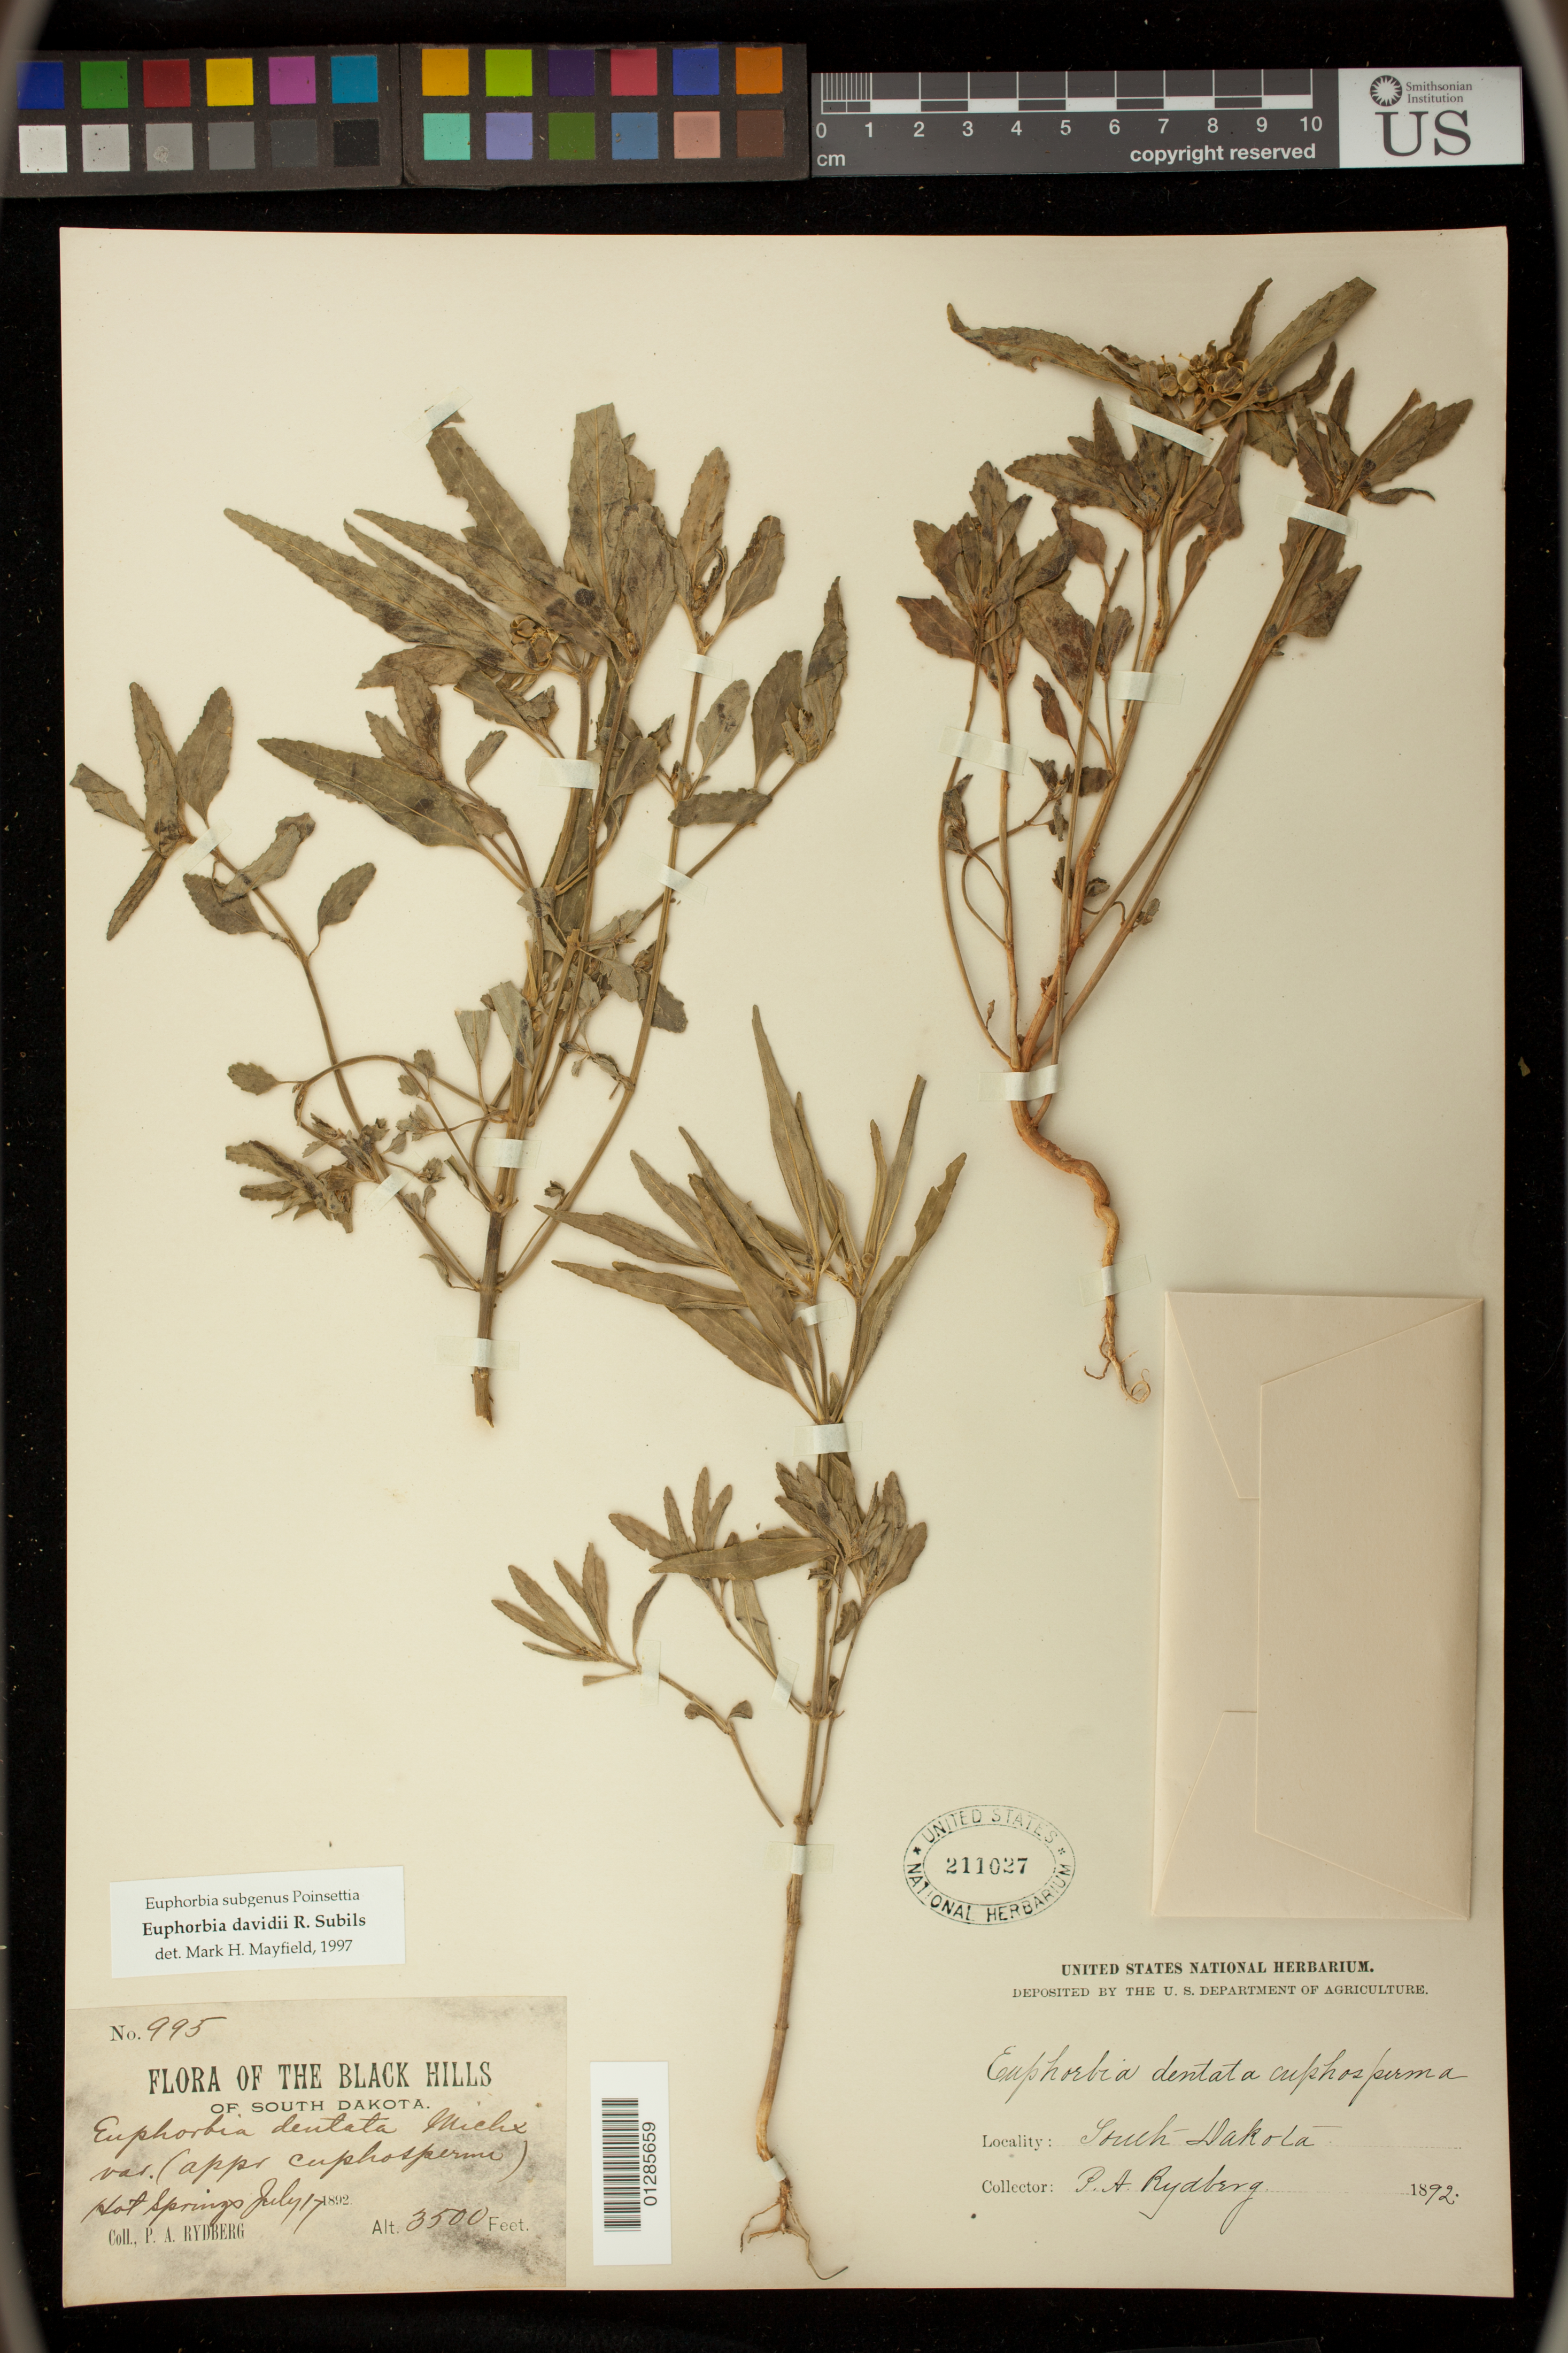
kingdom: Plantae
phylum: Tracheophyta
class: Magnoliopsida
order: Malpighiales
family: Euphorbiaceae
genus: Euphorbia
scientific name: Euphorbia davidii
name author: Subils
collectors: P. A. Rydberg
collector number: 995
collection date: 1892-07-17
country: United States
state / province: South Dakota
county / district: Fall River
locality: Hot Springs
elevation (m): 1067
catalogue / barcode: US 211027